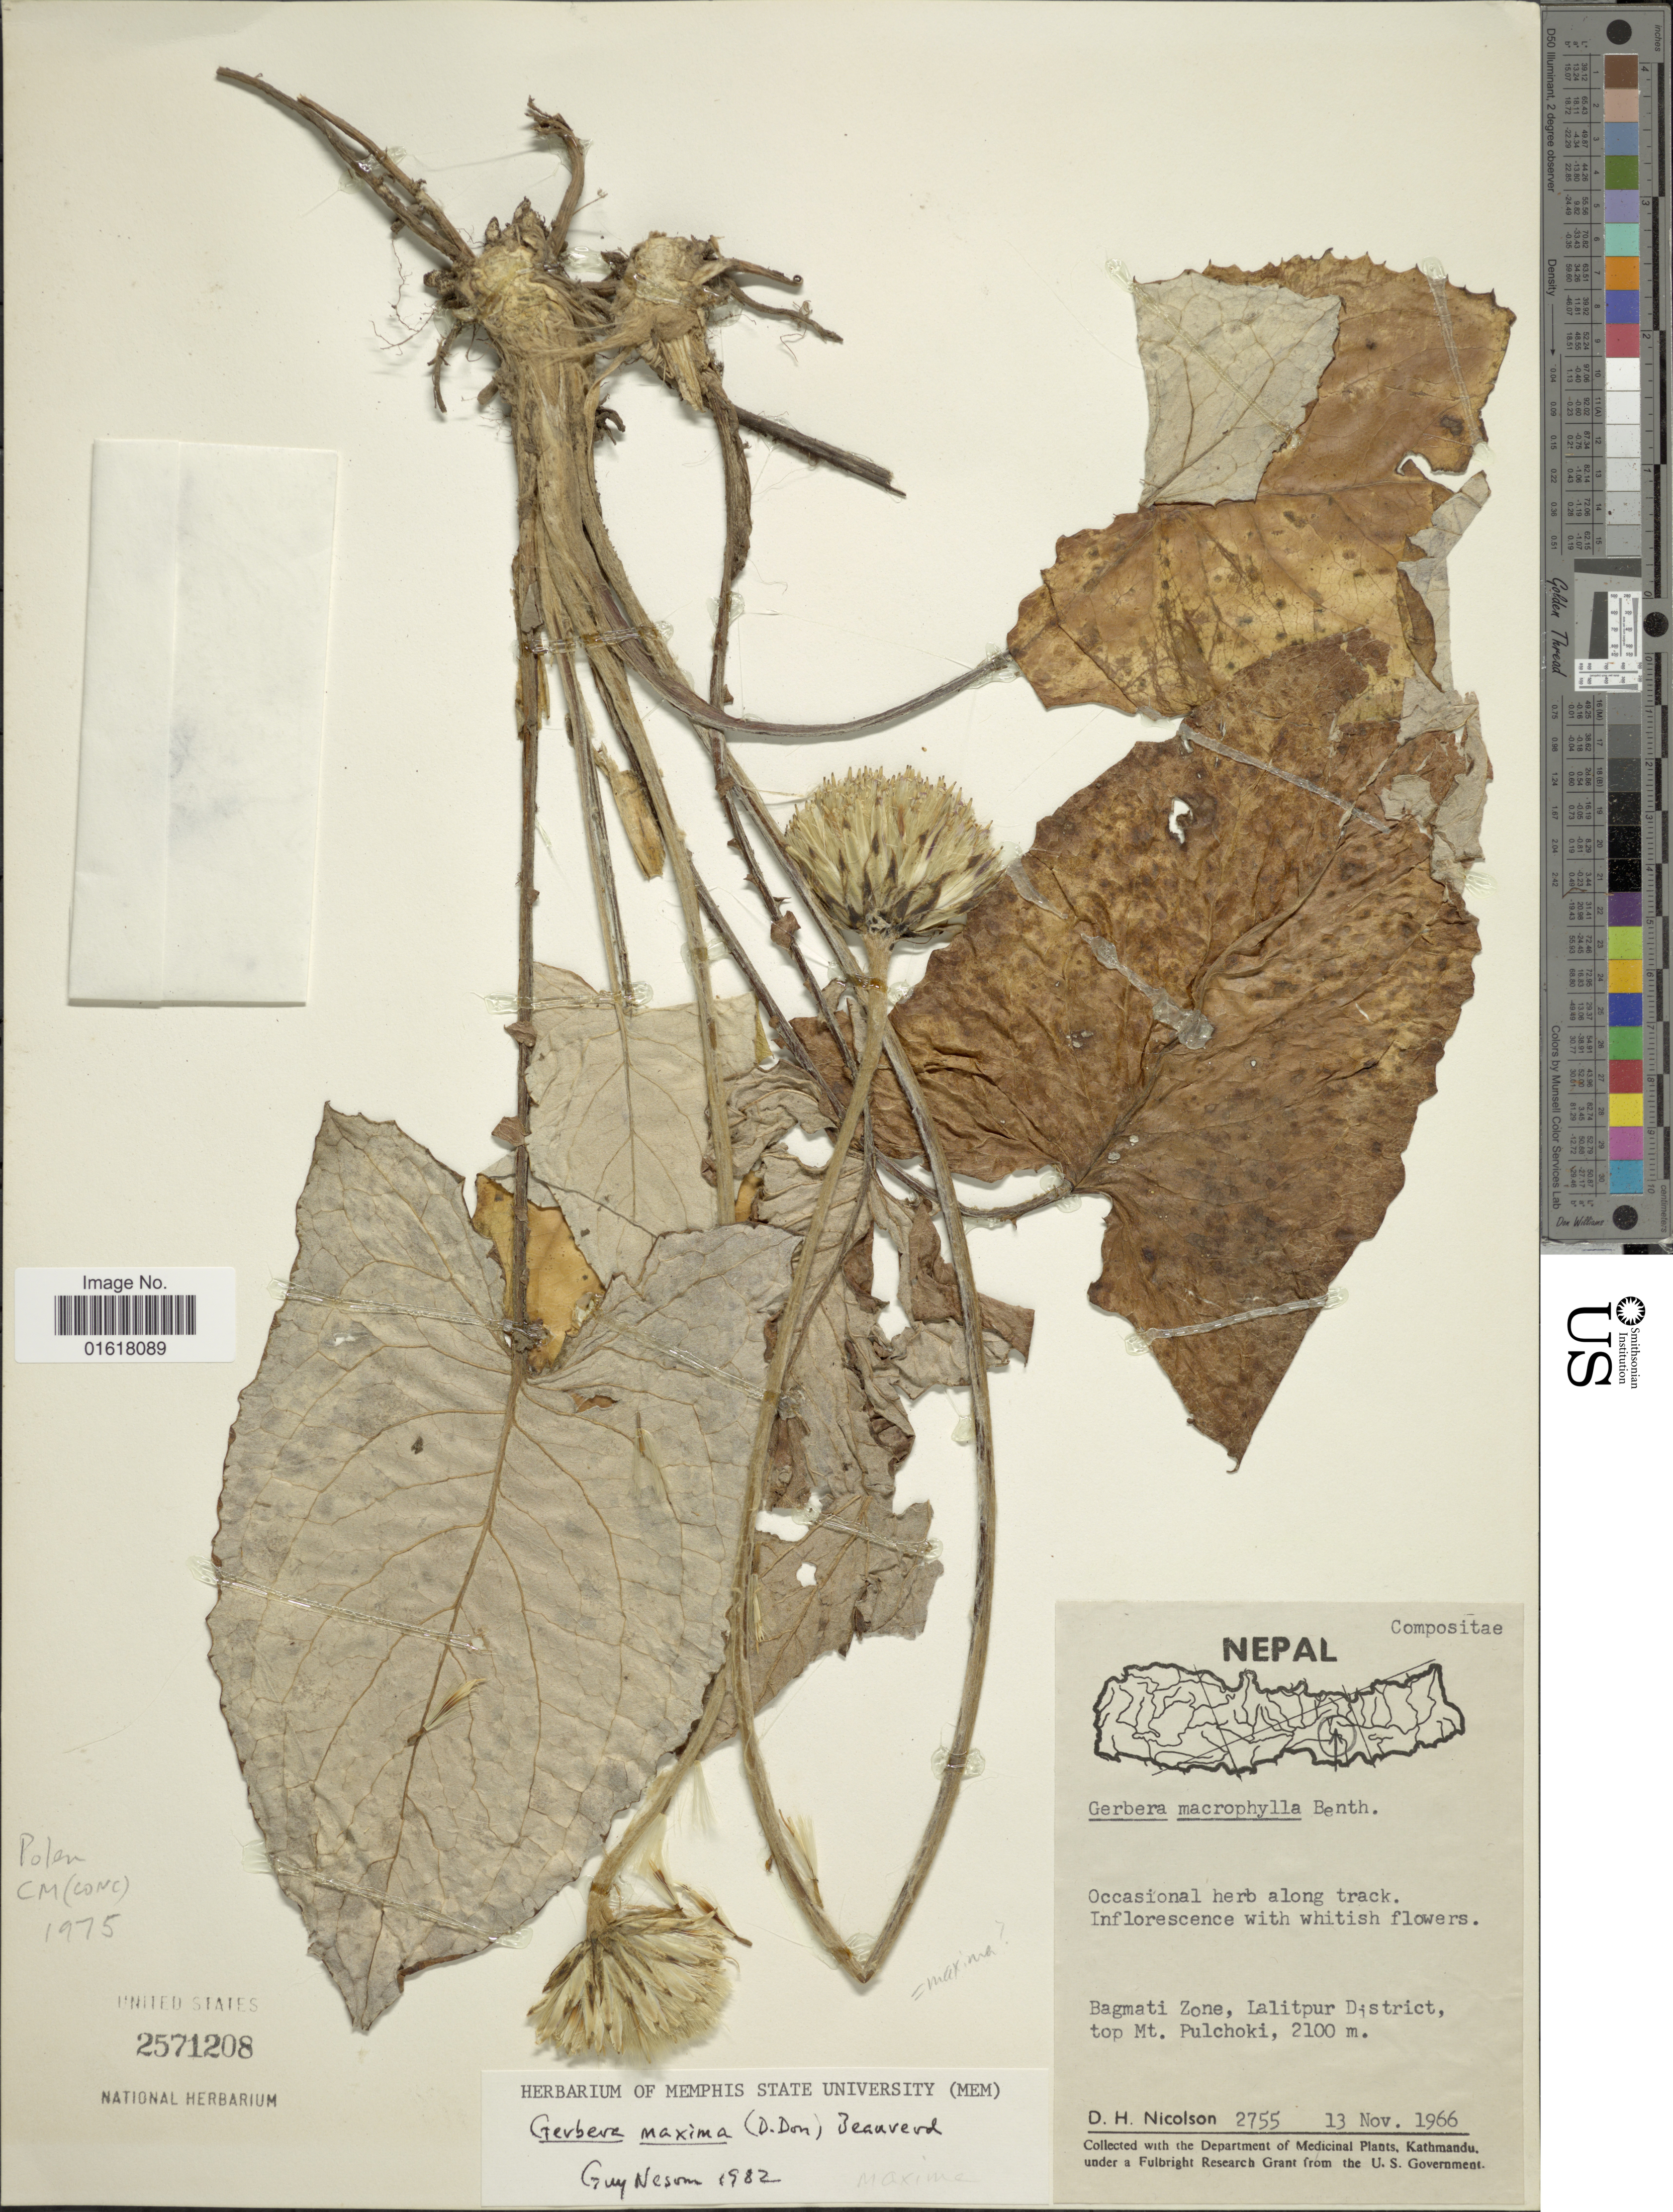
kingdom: Plantae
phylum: Tracheophyta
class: Magnoliopsida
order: Asterales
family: Asteraceae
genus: Gerbera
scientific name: Gerbera maxima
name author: (D. Don) Beauverd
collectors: D. H. Nicolson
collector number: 2755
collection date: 1966-11-13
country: Nepal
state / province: Bagmati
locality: Lalitpur District, top Mt. Pulchoki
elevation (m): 2100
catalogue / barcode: US 2571208